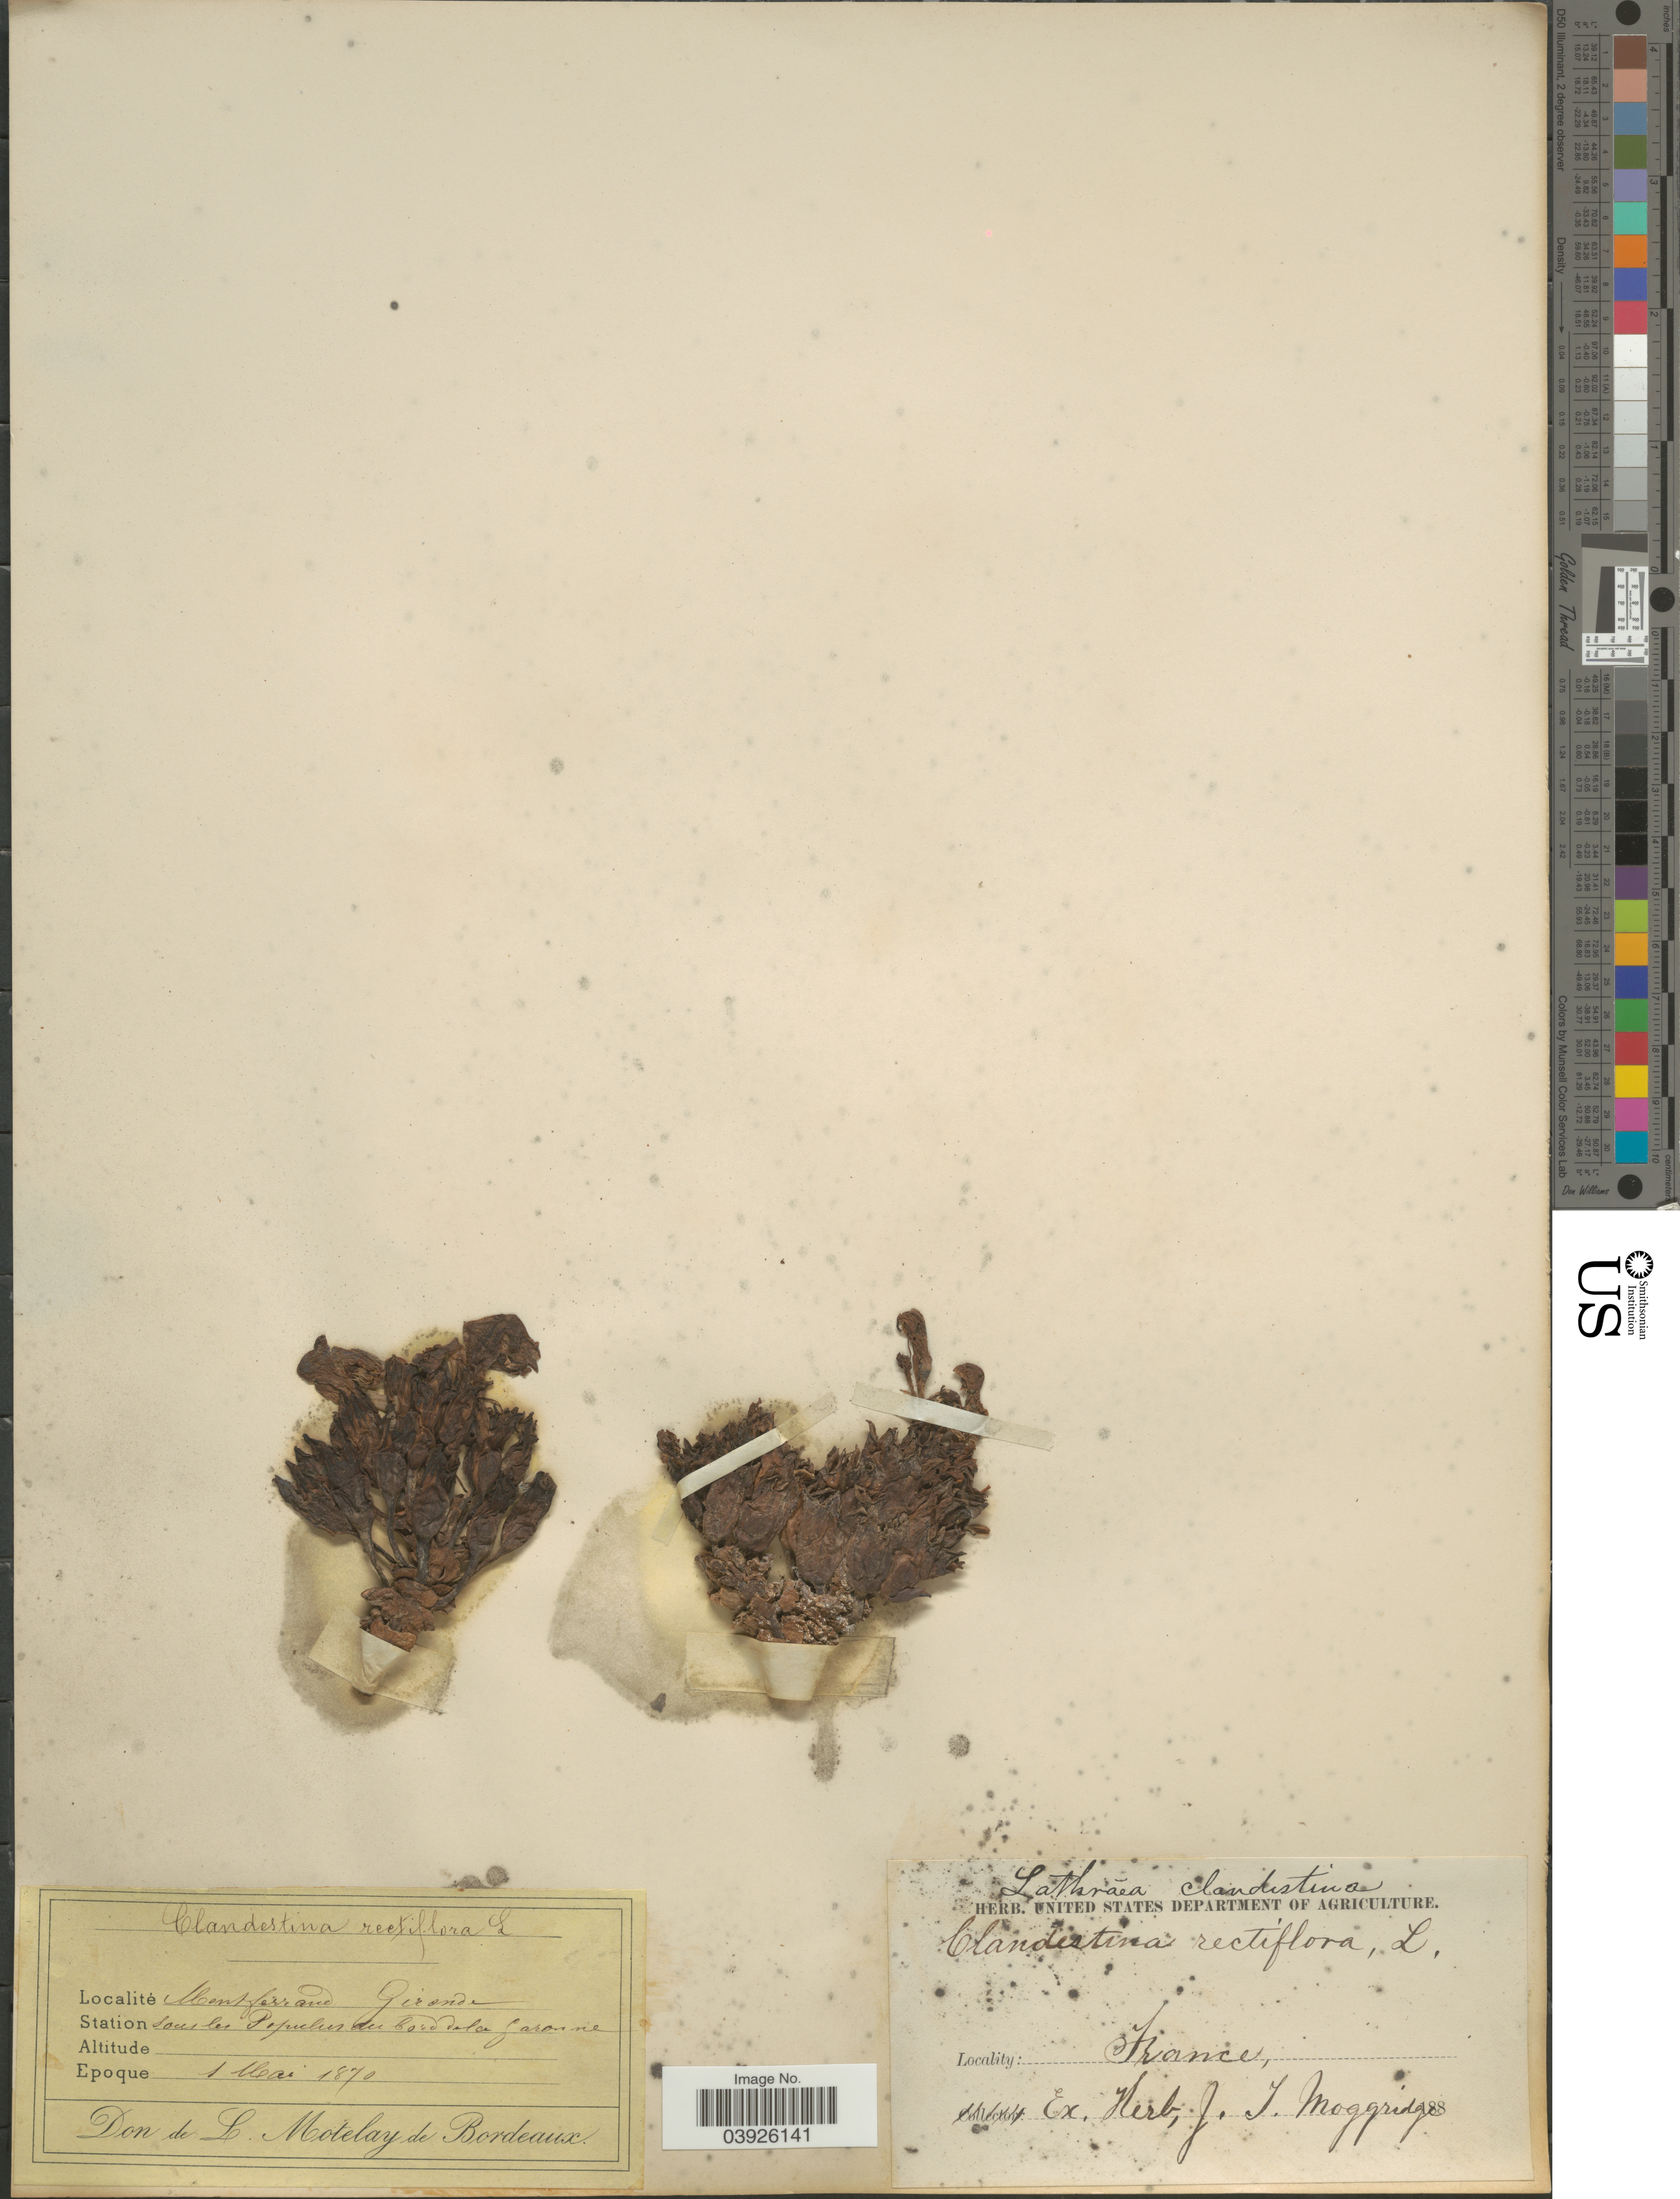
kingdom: Plantae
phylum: Tracheophyta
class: Magnoliopsida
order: Lamiales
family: Orobanchaceae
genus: Lathraea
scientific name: Lathraea clandestina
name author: L.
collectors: L. De Bordeaux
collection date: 1870-05-01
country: France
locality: Montferrand Gironde. Station sous les Populus der bord de la Laraime.